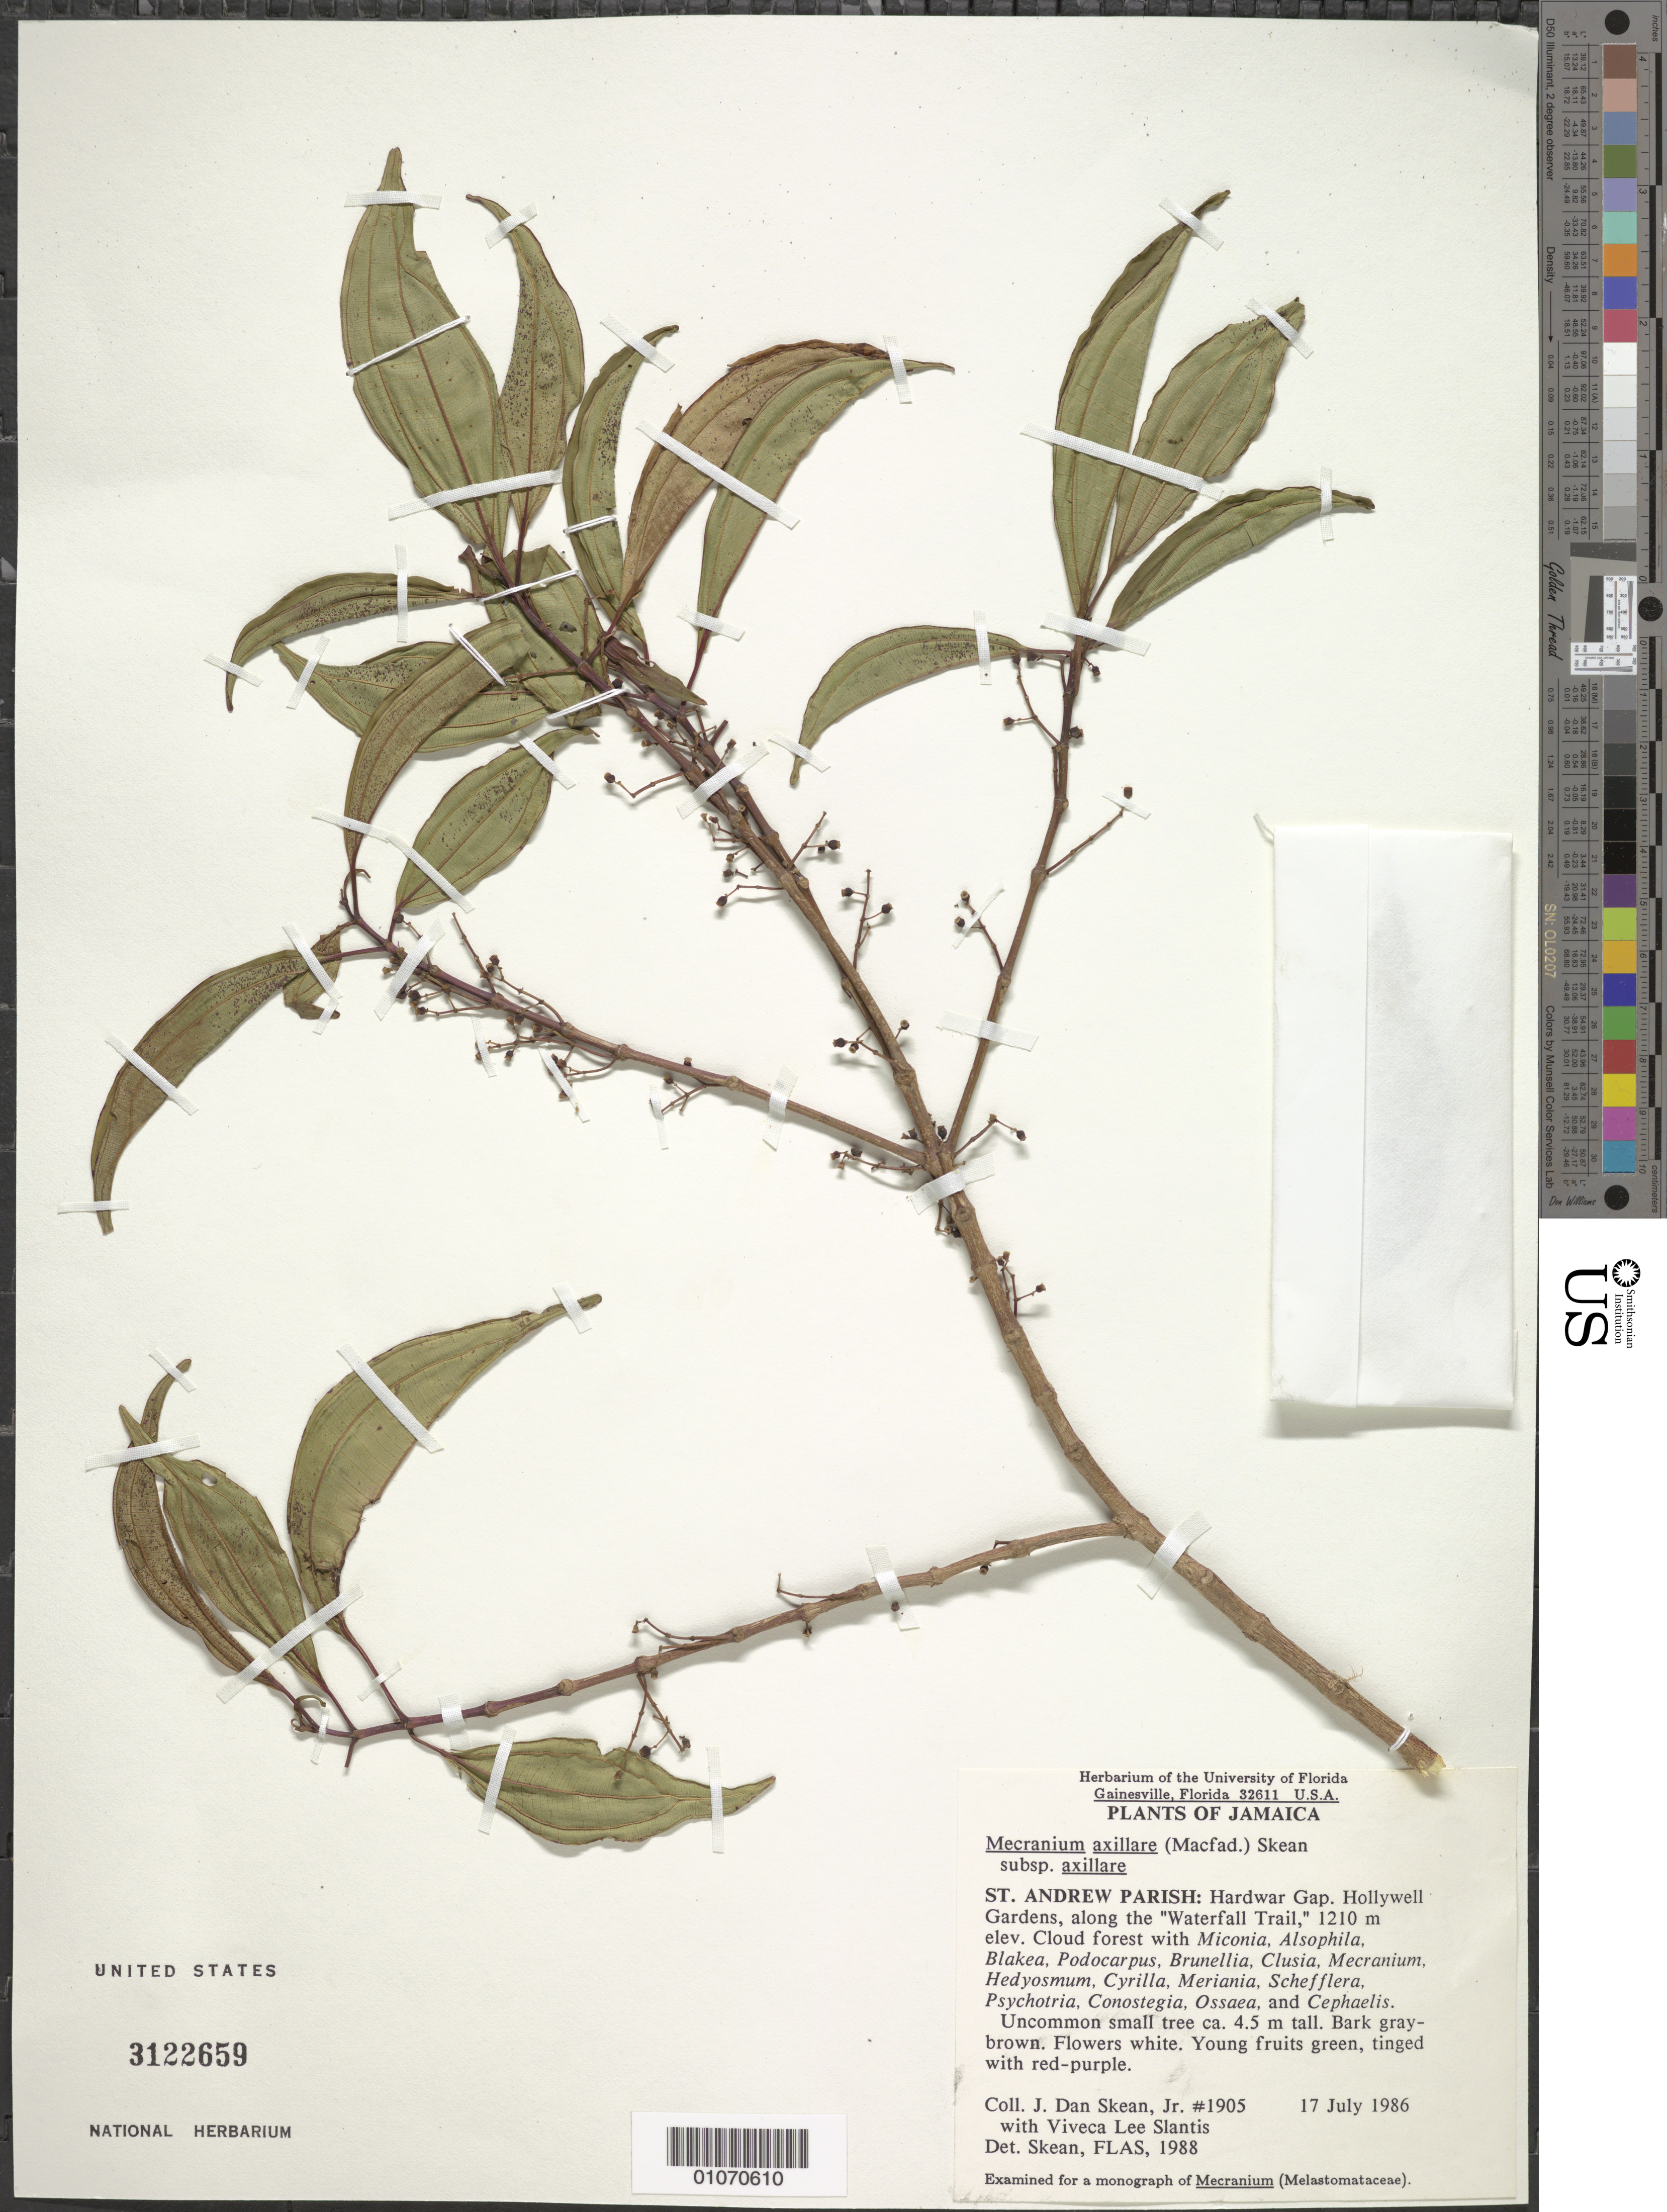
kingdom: Plantae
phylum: Tracheophyta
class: Magnoliopsida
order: Myrtales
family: Melastomataceae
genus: Mecranium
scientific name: Mecranium axillare subsp. axillare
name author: (Macfad.) Skean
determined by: Skean, J. D., Jr.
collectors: J. D. Skean & V. Slantis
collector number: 1905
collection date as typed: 17 Jul 1986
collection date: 1986-07-17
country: Jamaica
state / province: Saint Andrew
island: Jamaica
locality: Hardwar Gap; Hollywell Gardens, along the "Waterfall Trail"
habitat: Cloud forest with Miconia, Alsophila, Blakea, Podocarpus, Brunellia, Clusia, Mecranium, Hedyosmum, Cyrilla, Meriania, Schefflera, Psychotria, Conostegia, Ossaea, Cephaelis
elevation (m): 1210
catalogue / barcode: US 3122659